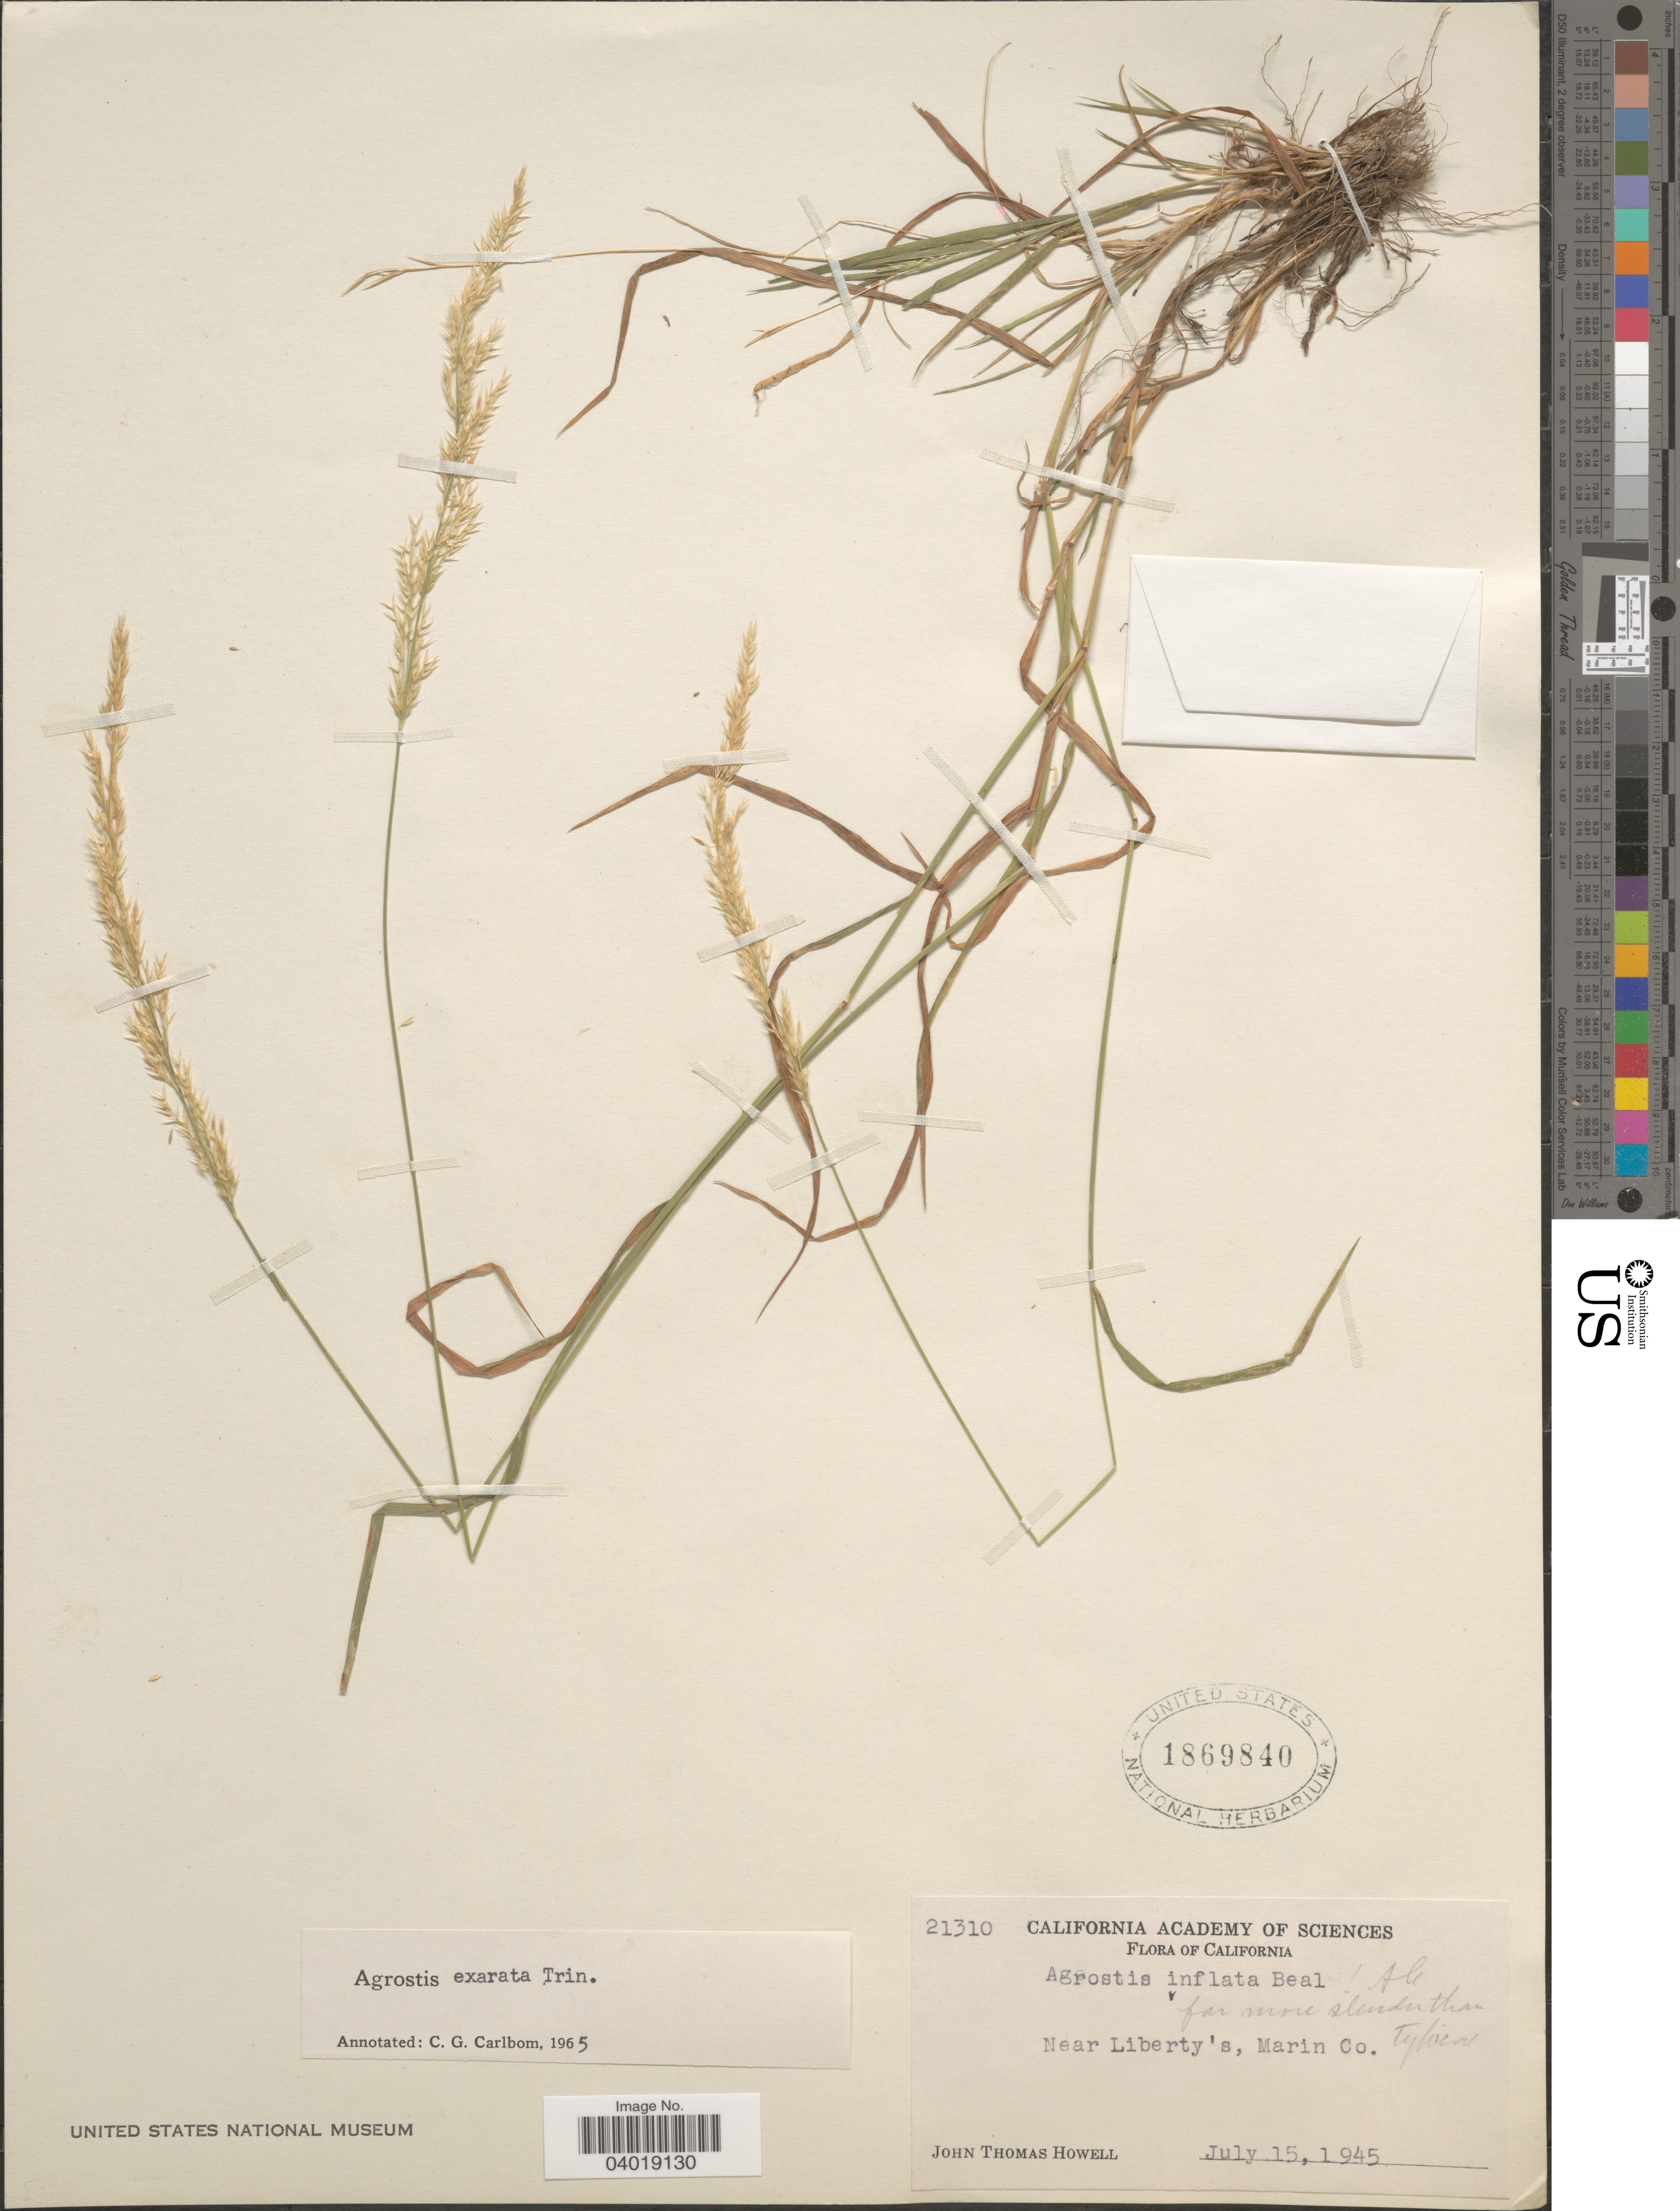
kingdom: Plantae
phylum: Tracheophyta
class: Liliopsida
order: Poales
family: Poaceae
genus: Agrostis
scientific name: Agrostis exarata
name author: Trin.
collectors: J. T. Howell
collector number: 21310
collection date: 1945-07-15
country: United States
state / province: California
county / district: Marin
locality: Near Liberty's, Marin Co.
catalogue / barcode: US 1869840